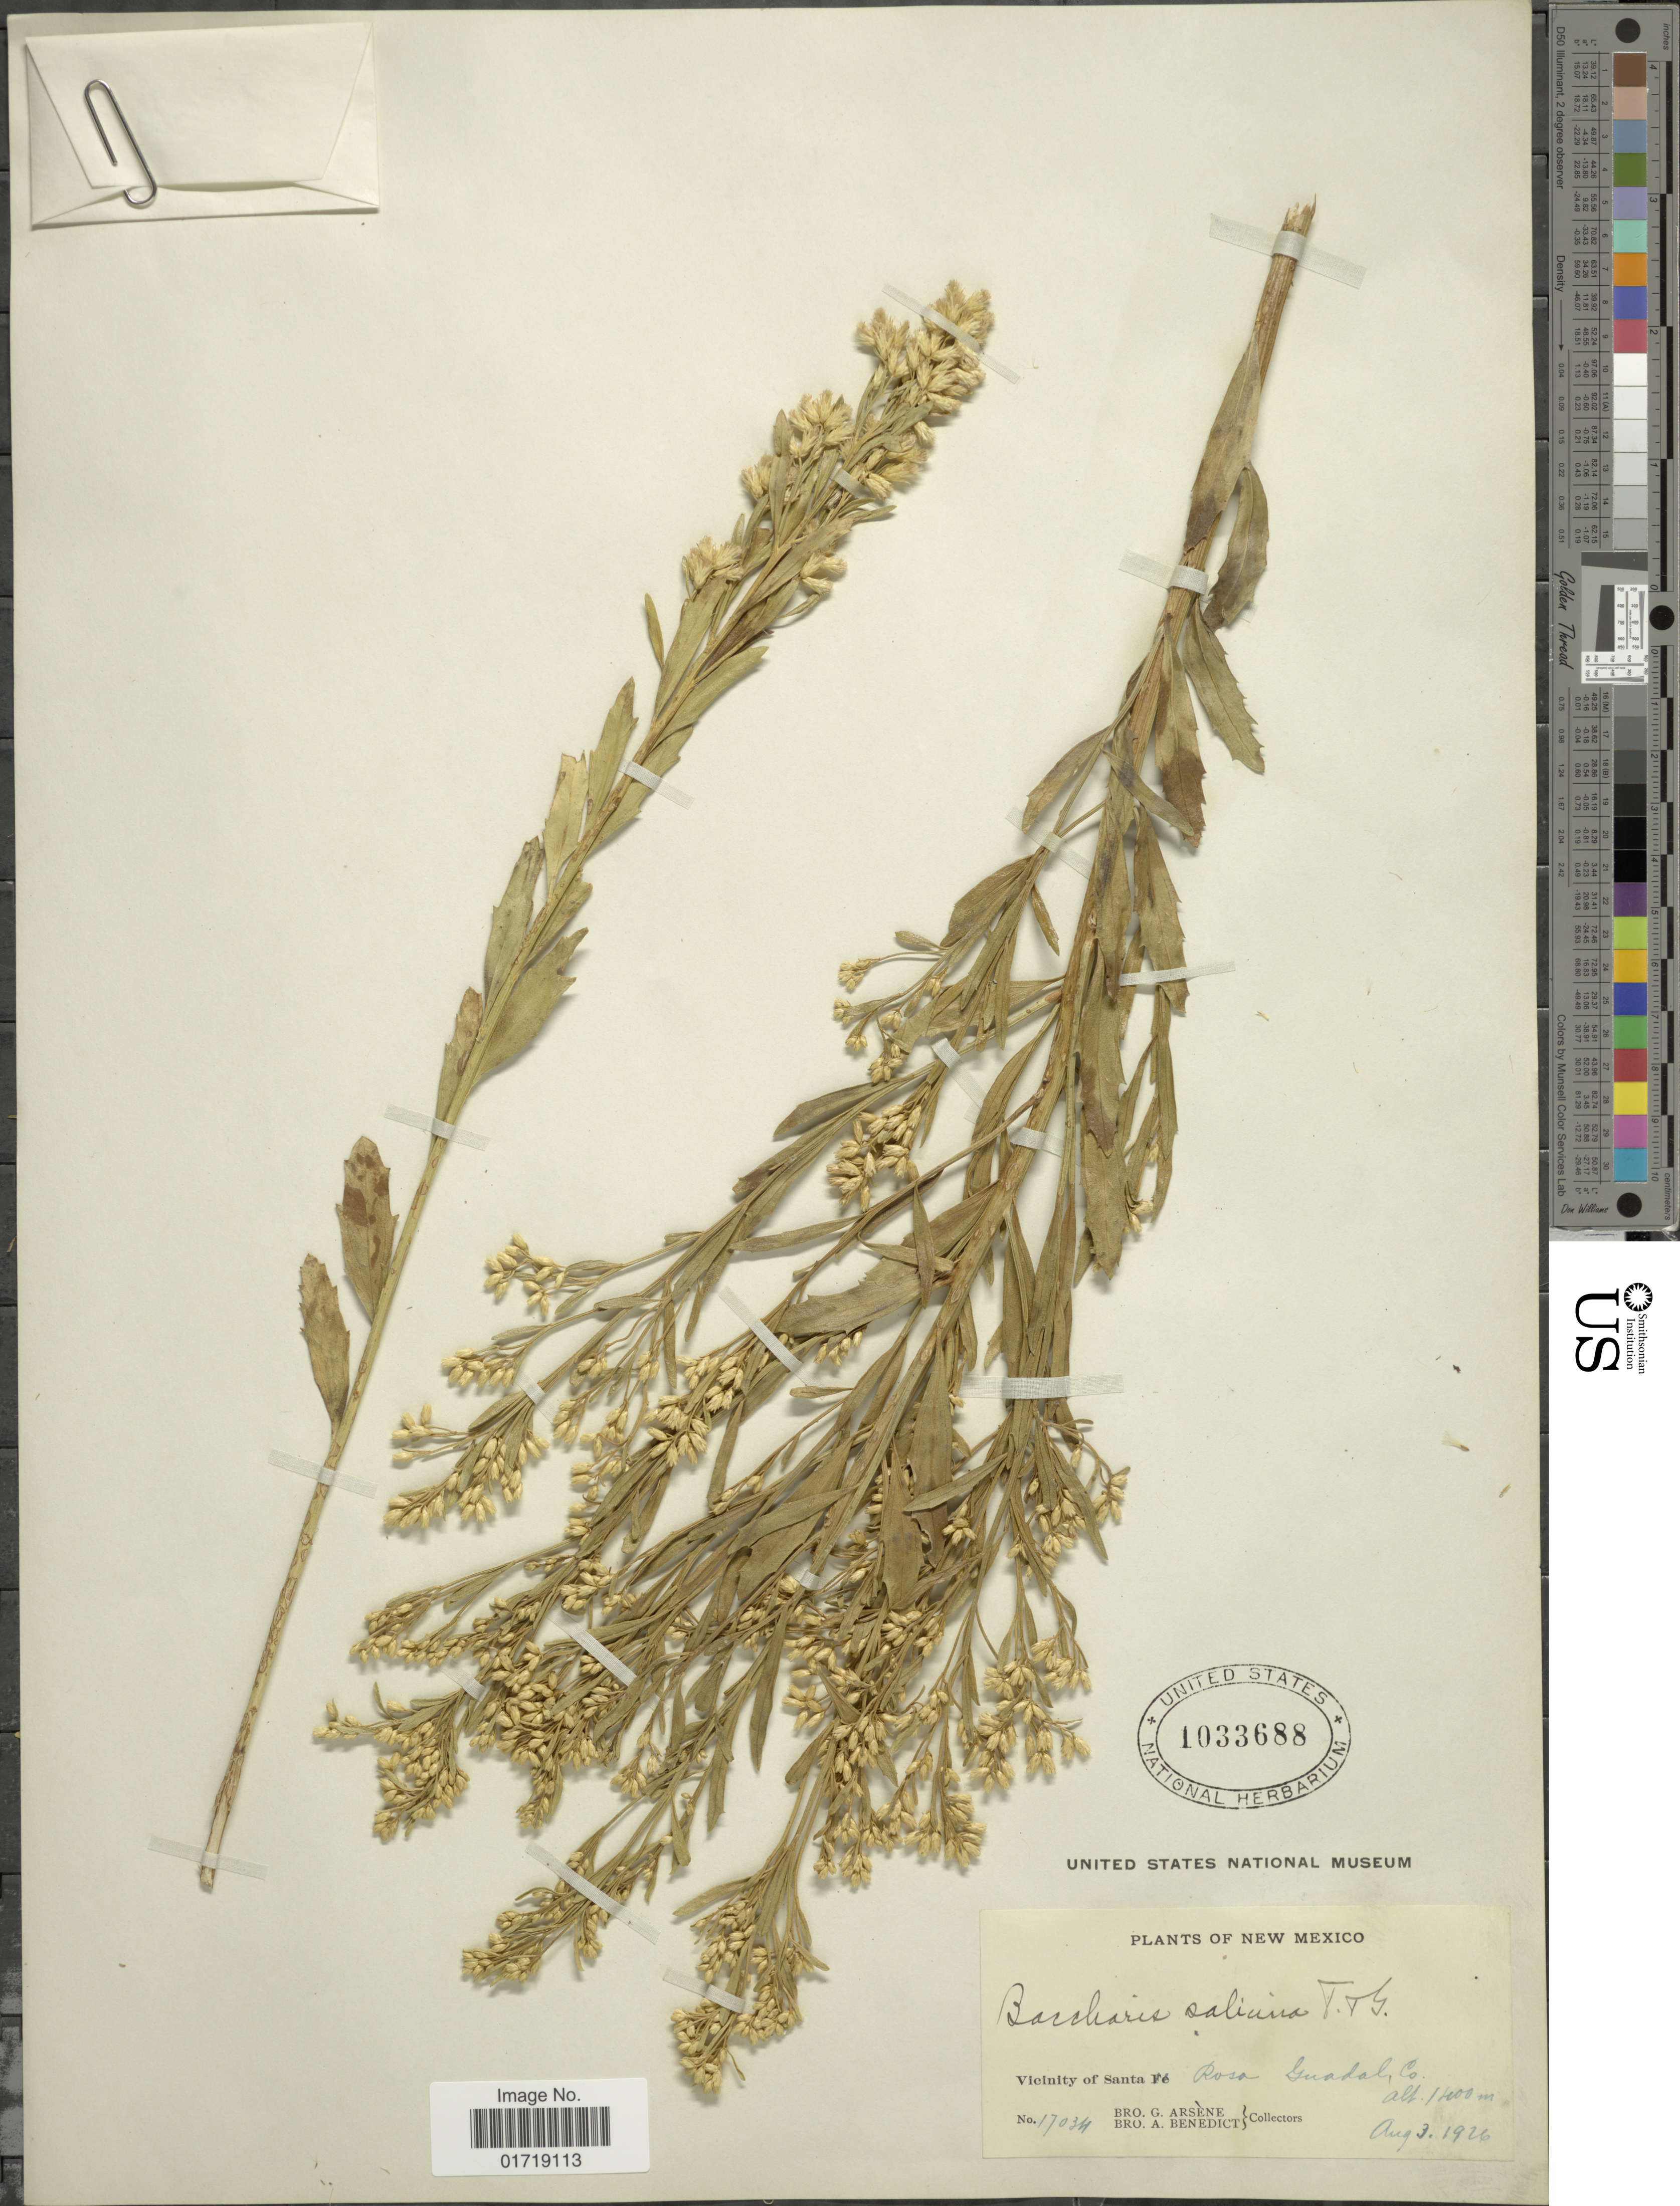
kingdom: Plantae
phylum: Tracheophyta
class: Magnoliopsida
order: Asterales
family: Asteraceae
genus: Baccharis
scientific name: Baccharis salicina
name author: Torr. & A. Gray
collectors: Bro. G. Arsène & Bro. Benedict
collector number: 17034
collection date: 1926-08-03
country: United States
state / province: New Mexico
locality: Vicinity of Santa Rosa, Guadal Co.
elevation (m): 1400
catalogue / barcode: US 1033688